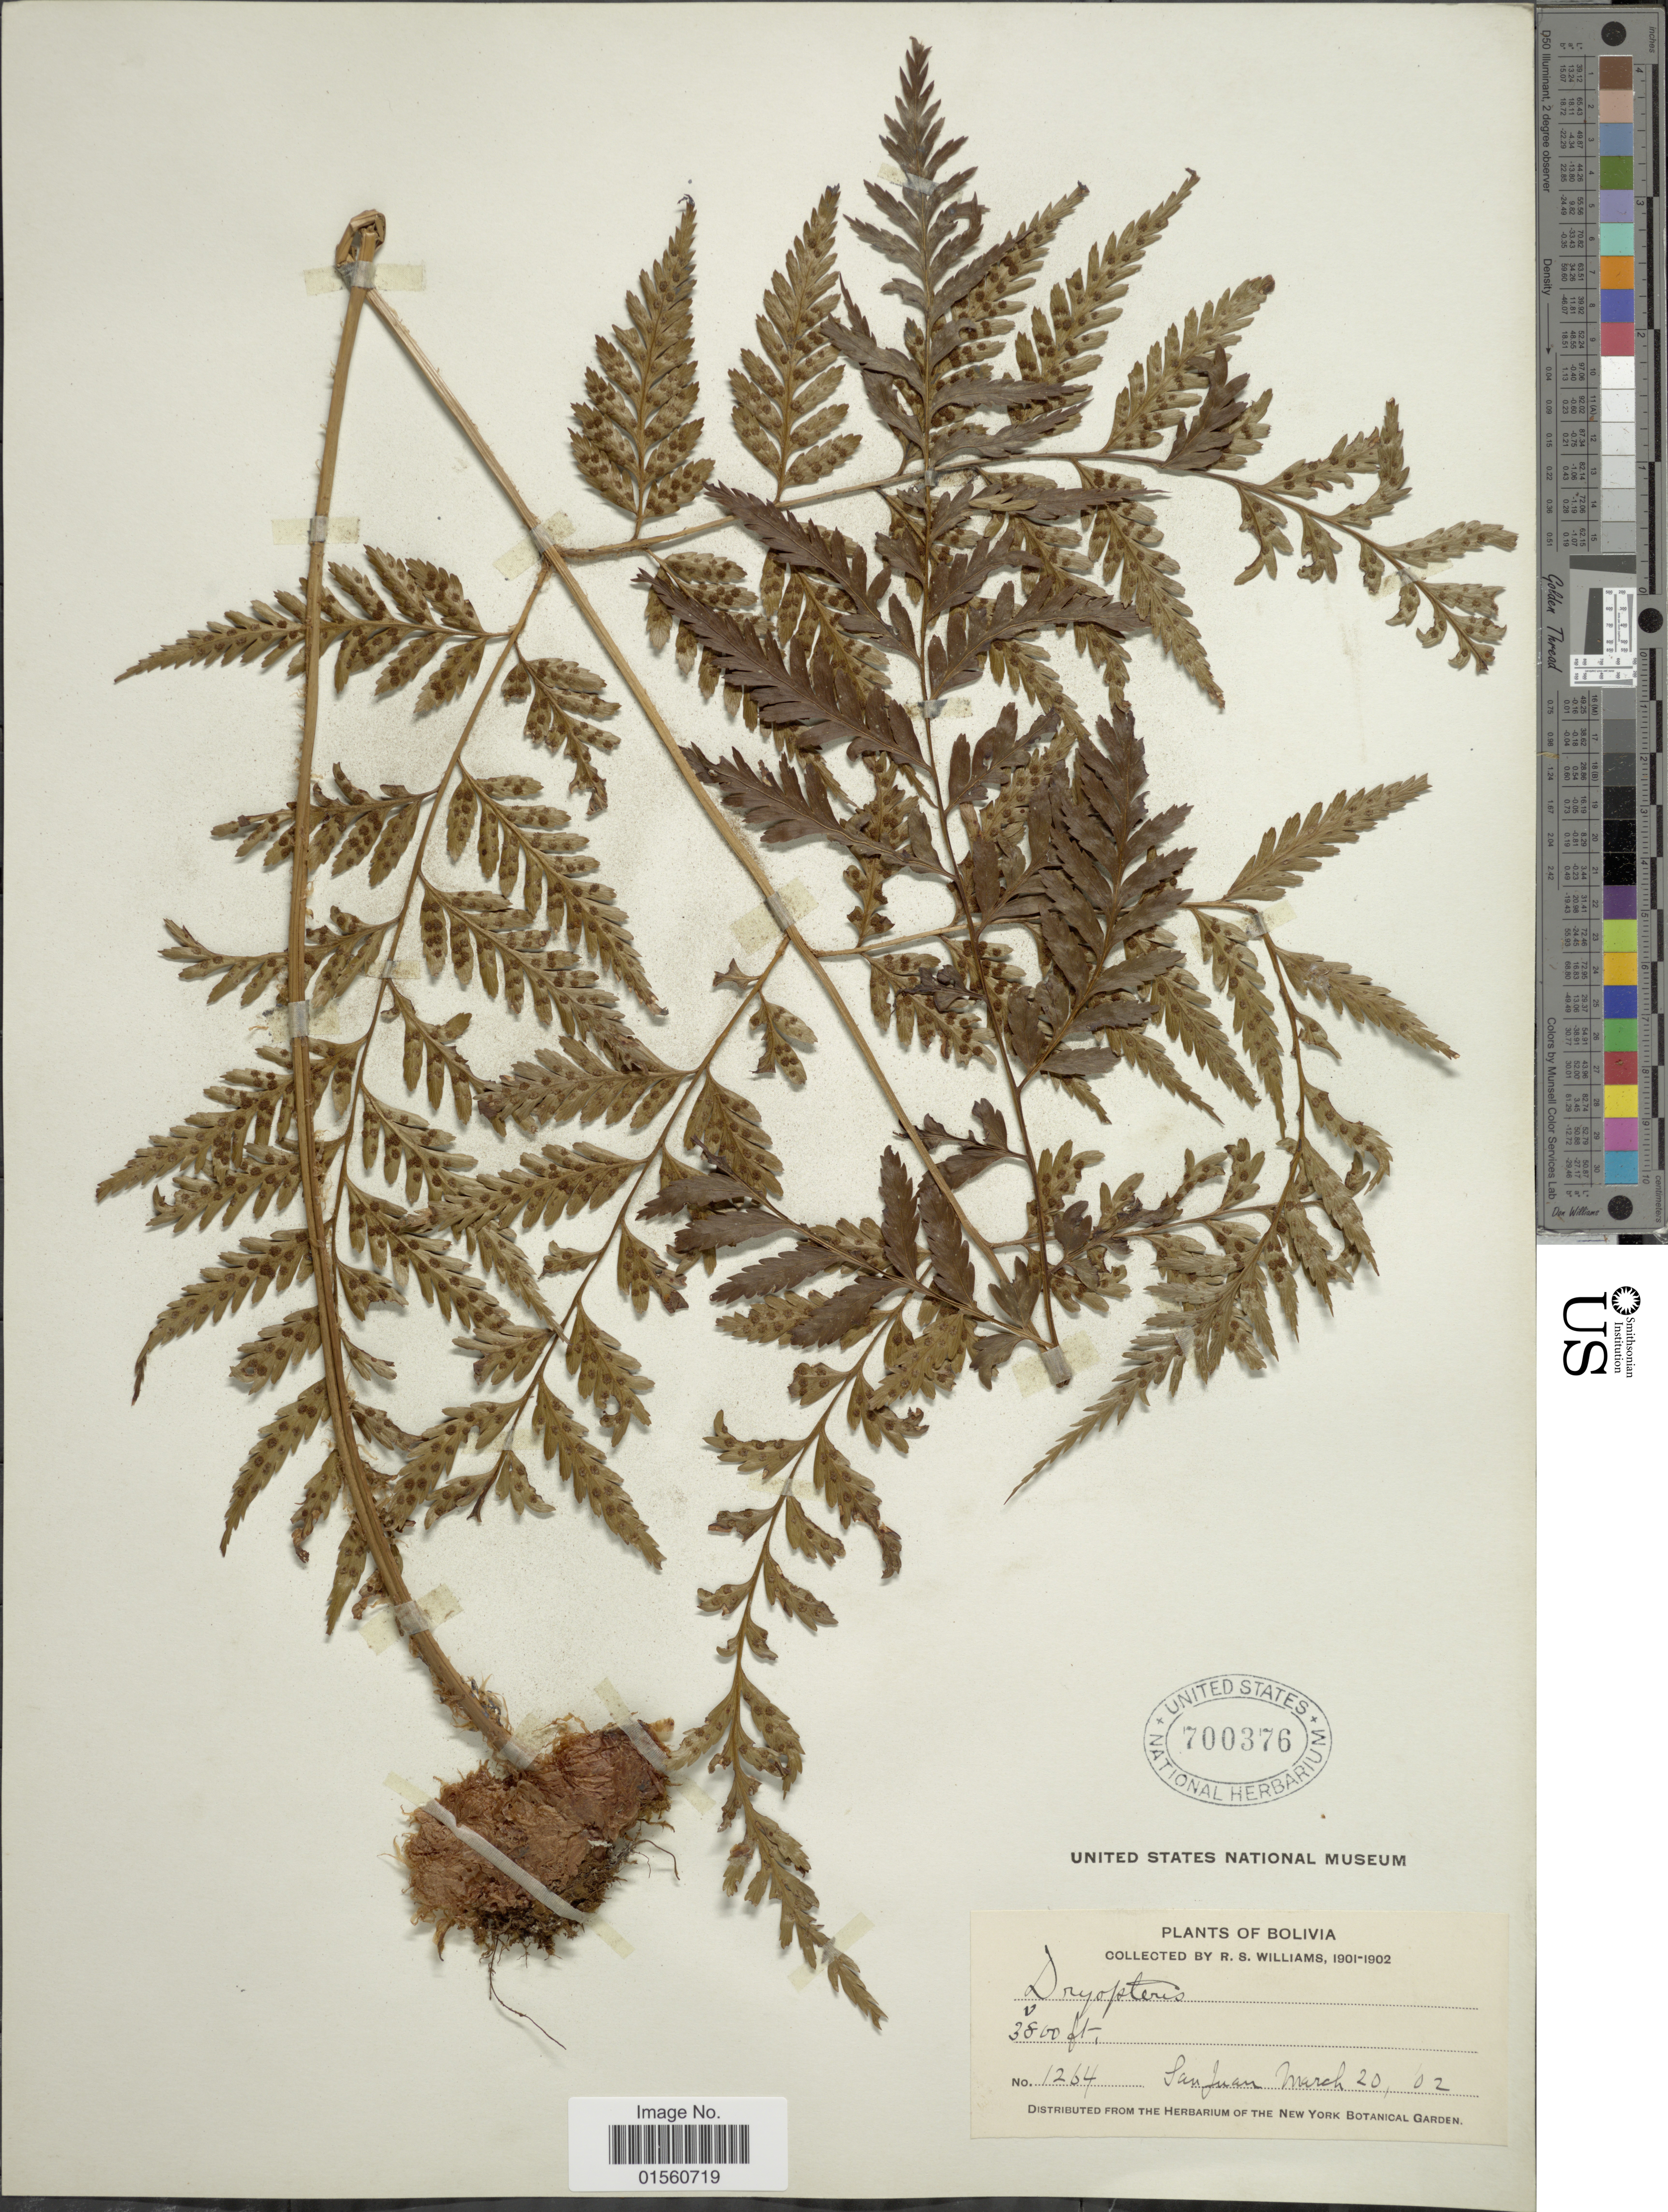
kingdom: Plantae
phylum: Tracheophyta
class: Polypodiopsida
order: Polypodiales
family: Dryopteridaceae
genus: Lastreopsis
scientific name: Lastreopsis amplissima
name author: (C. Presl) Tindale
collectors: R. S. Williams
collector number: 1264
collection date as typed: March 20, '02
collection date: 1902-03-20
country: Bolivia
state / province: La Paz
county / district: Franz Tamayo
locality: San Juan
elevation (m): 1158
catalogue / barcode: US 700376